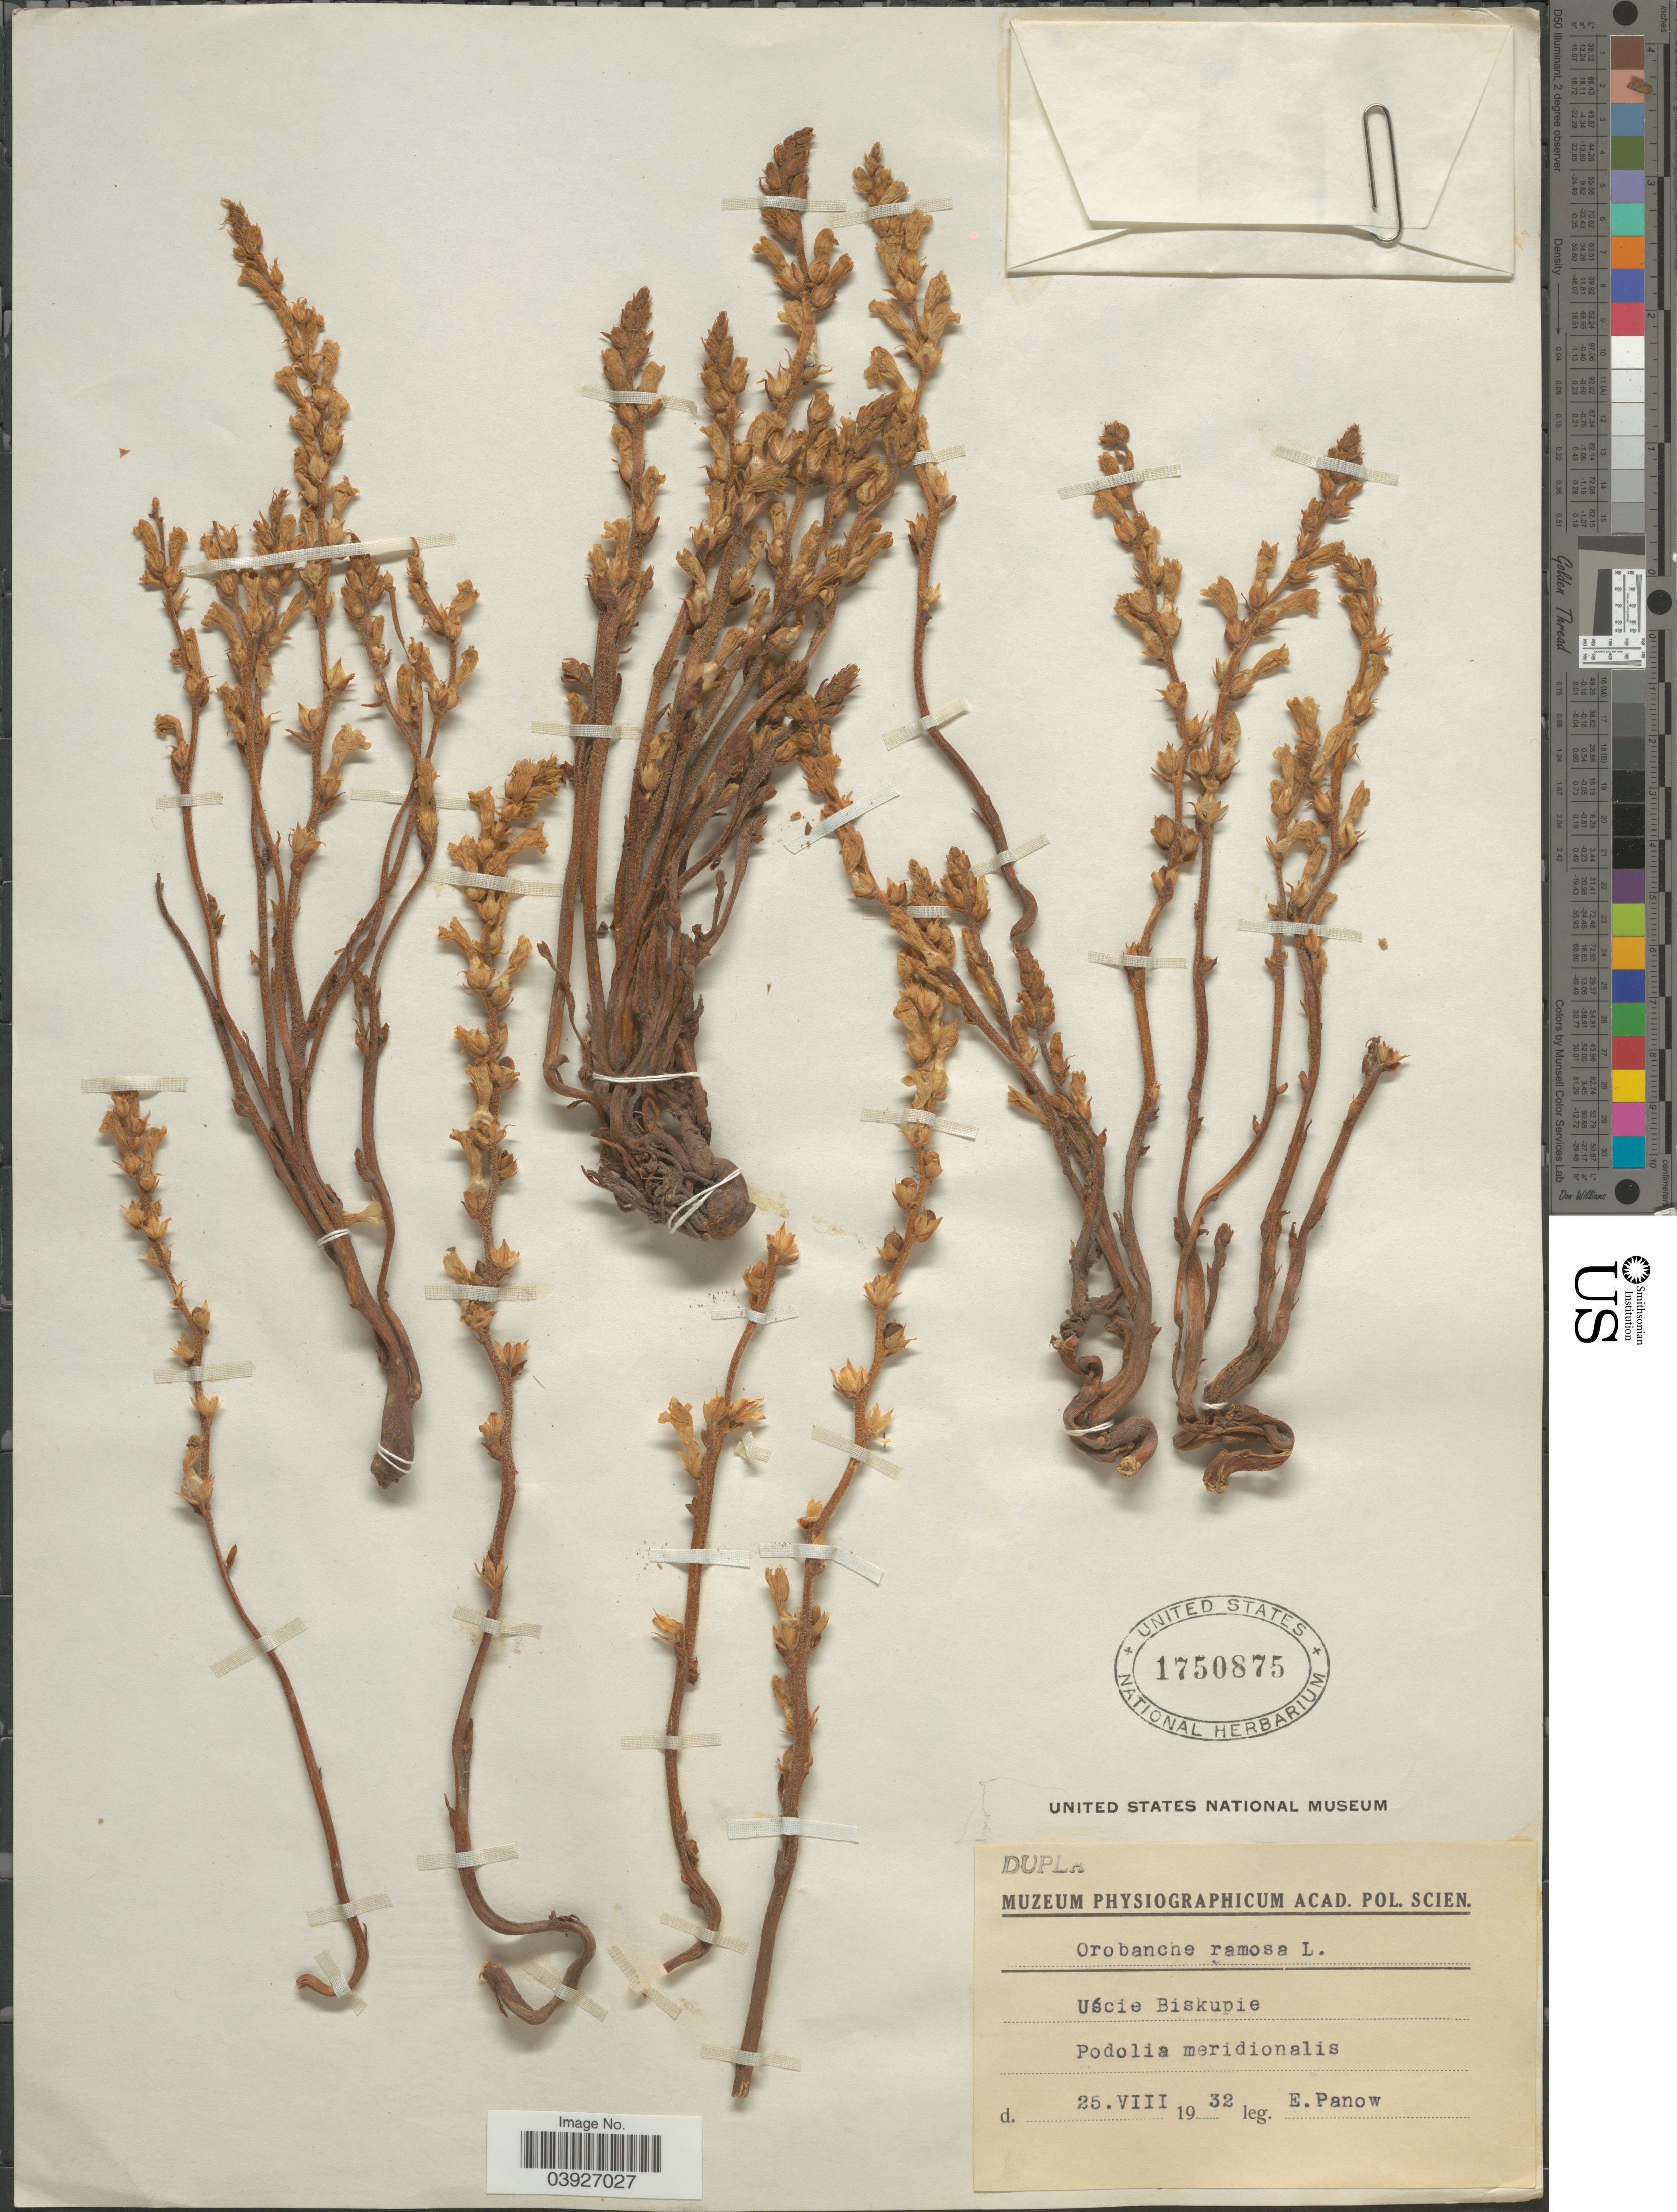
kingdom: Plantae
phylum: Tracheophyta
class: Magnoliopsida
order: Lamiales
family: Orobanchaceae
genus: Orobanche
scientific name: Orobanche ramosa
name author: L.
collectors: E. Panow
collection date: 1932-08-25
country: Ukraine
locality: Uście Biskupie. Podolia meridionalis.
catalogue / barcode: US 1750875